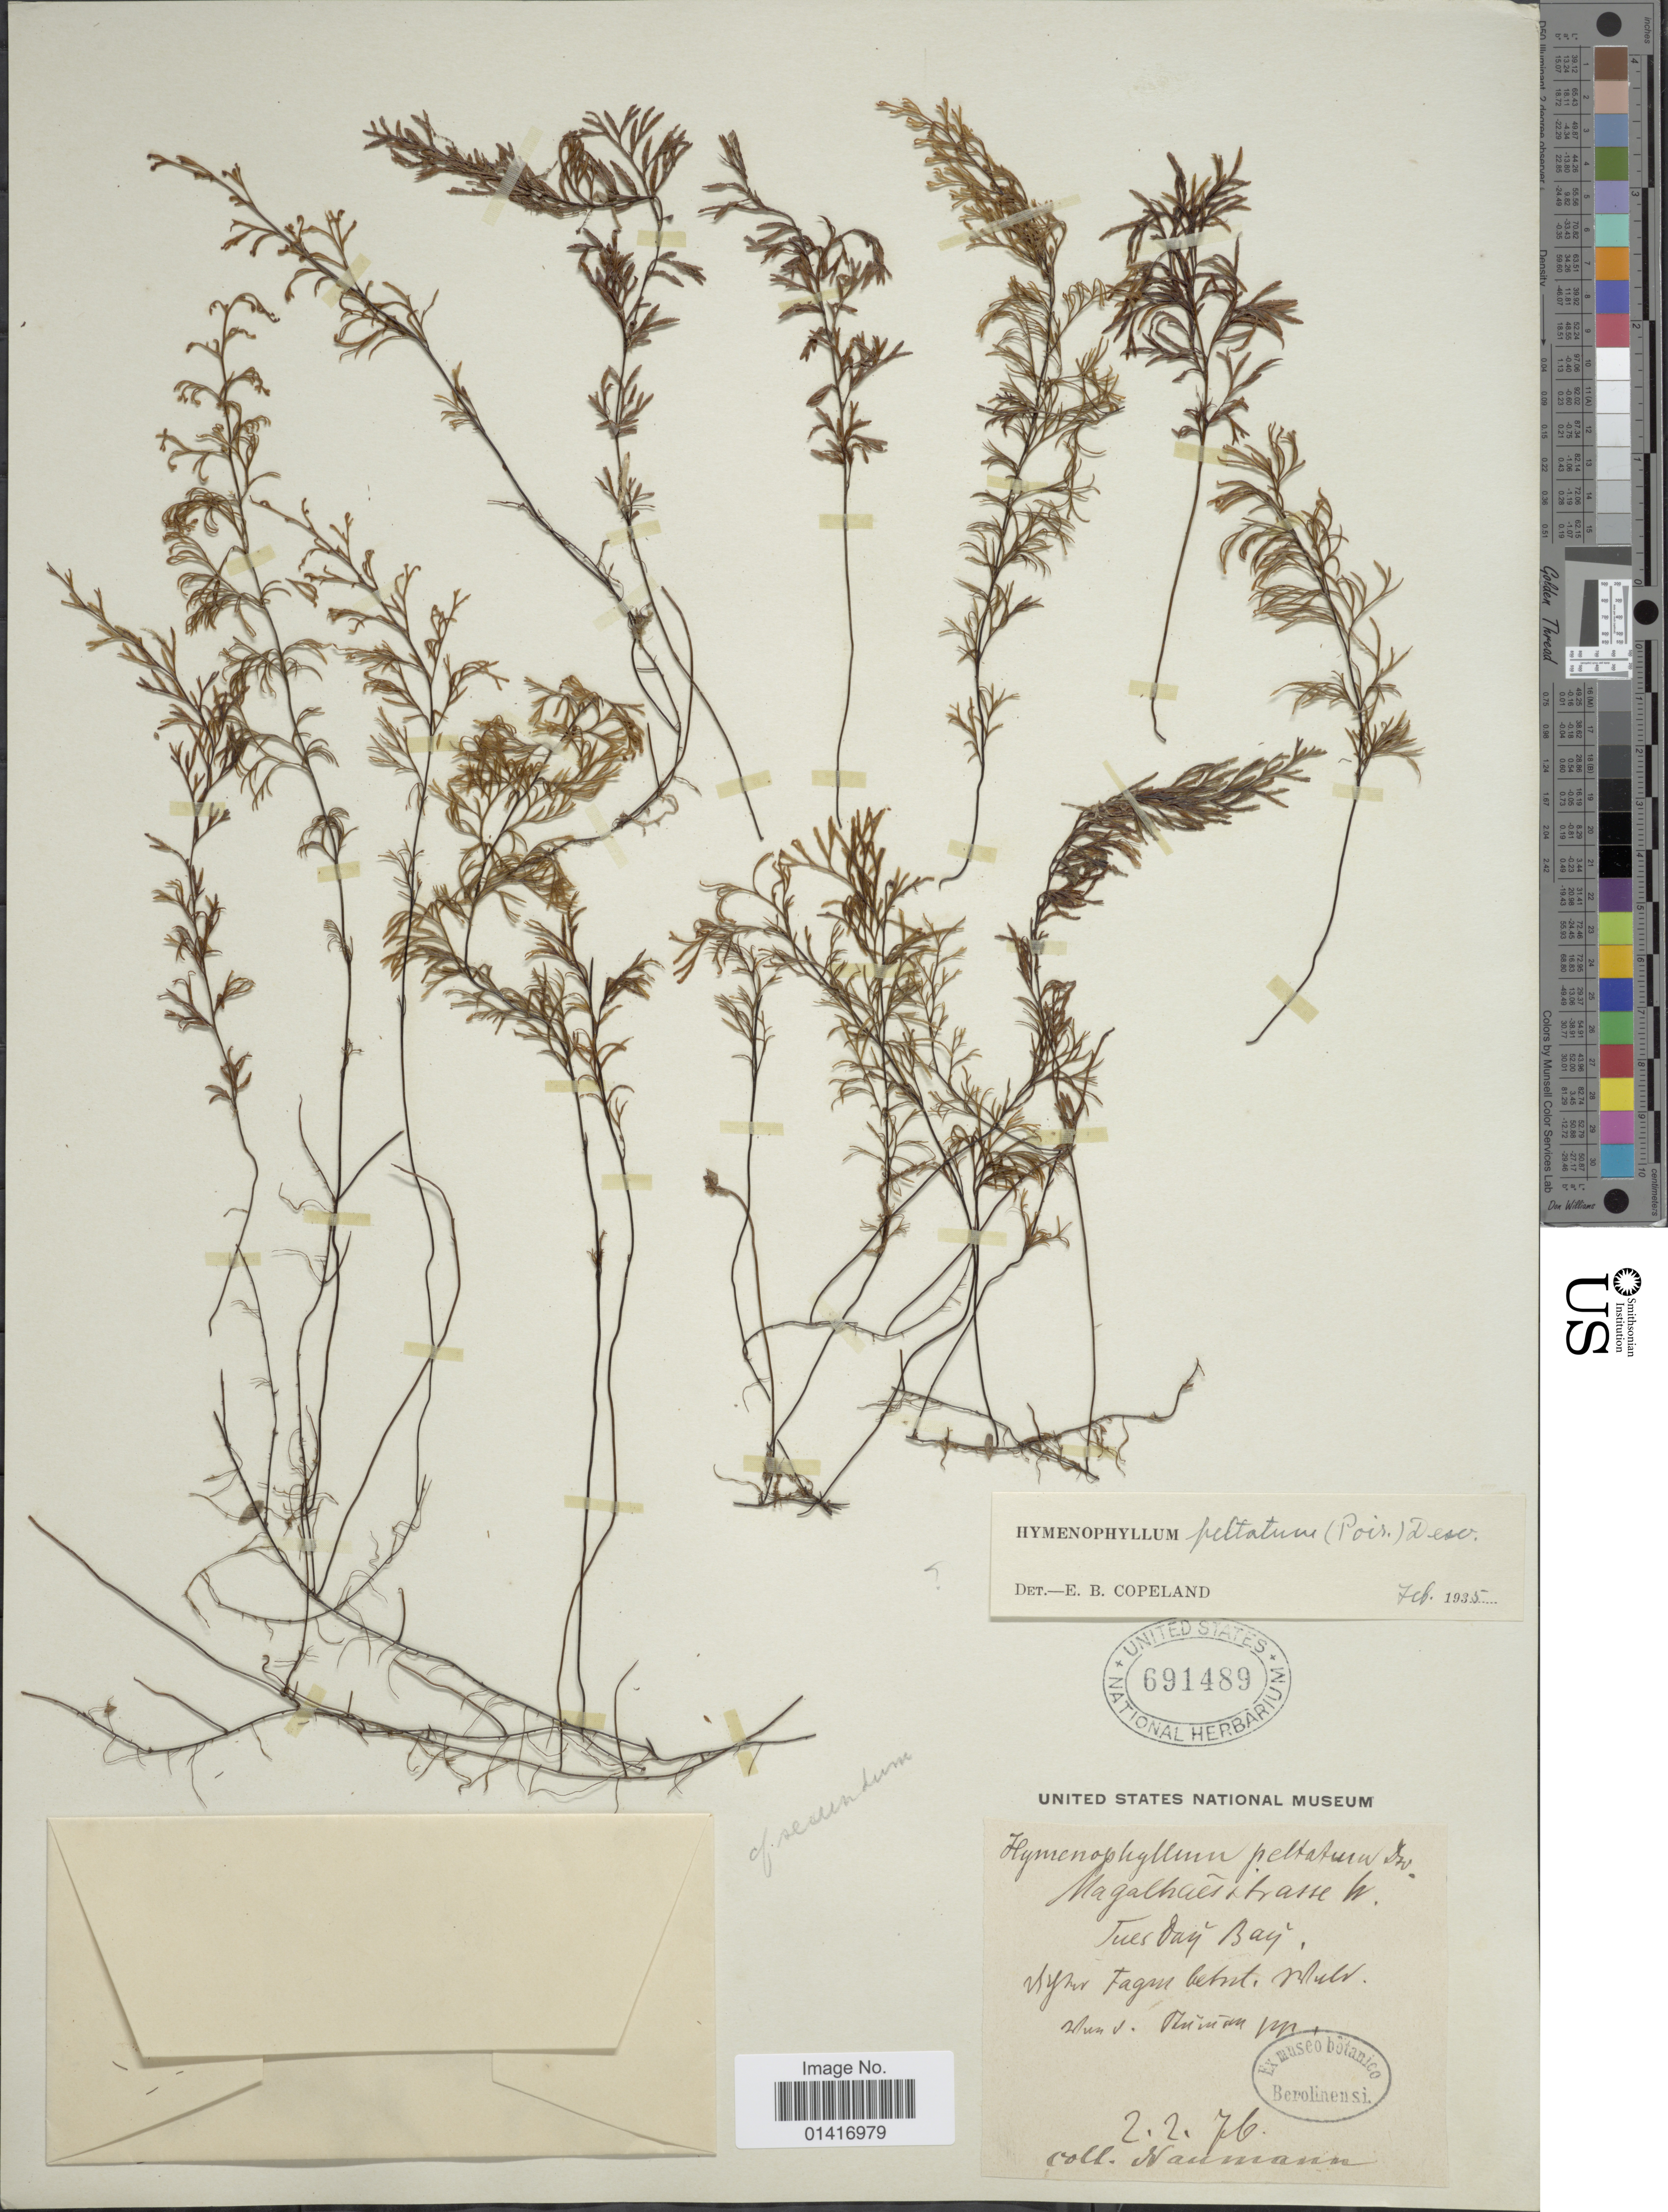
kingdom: Plantae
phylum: Tracheophyta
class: Polypodiopsida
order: Hymenophyllales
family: Hymenophyllaceae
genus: Hymenophyllum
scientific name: Hymenophyllum secundum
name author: Hook. & Grev.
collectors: -. Naumann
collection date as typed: Transcribed d/m/y: 2/2/76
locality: Magalhaesstrasse W. Tuesday Bay. Wyzer Fagu betrut, plula wun v. Maimim pp [interpreted]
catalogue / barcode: US 691489